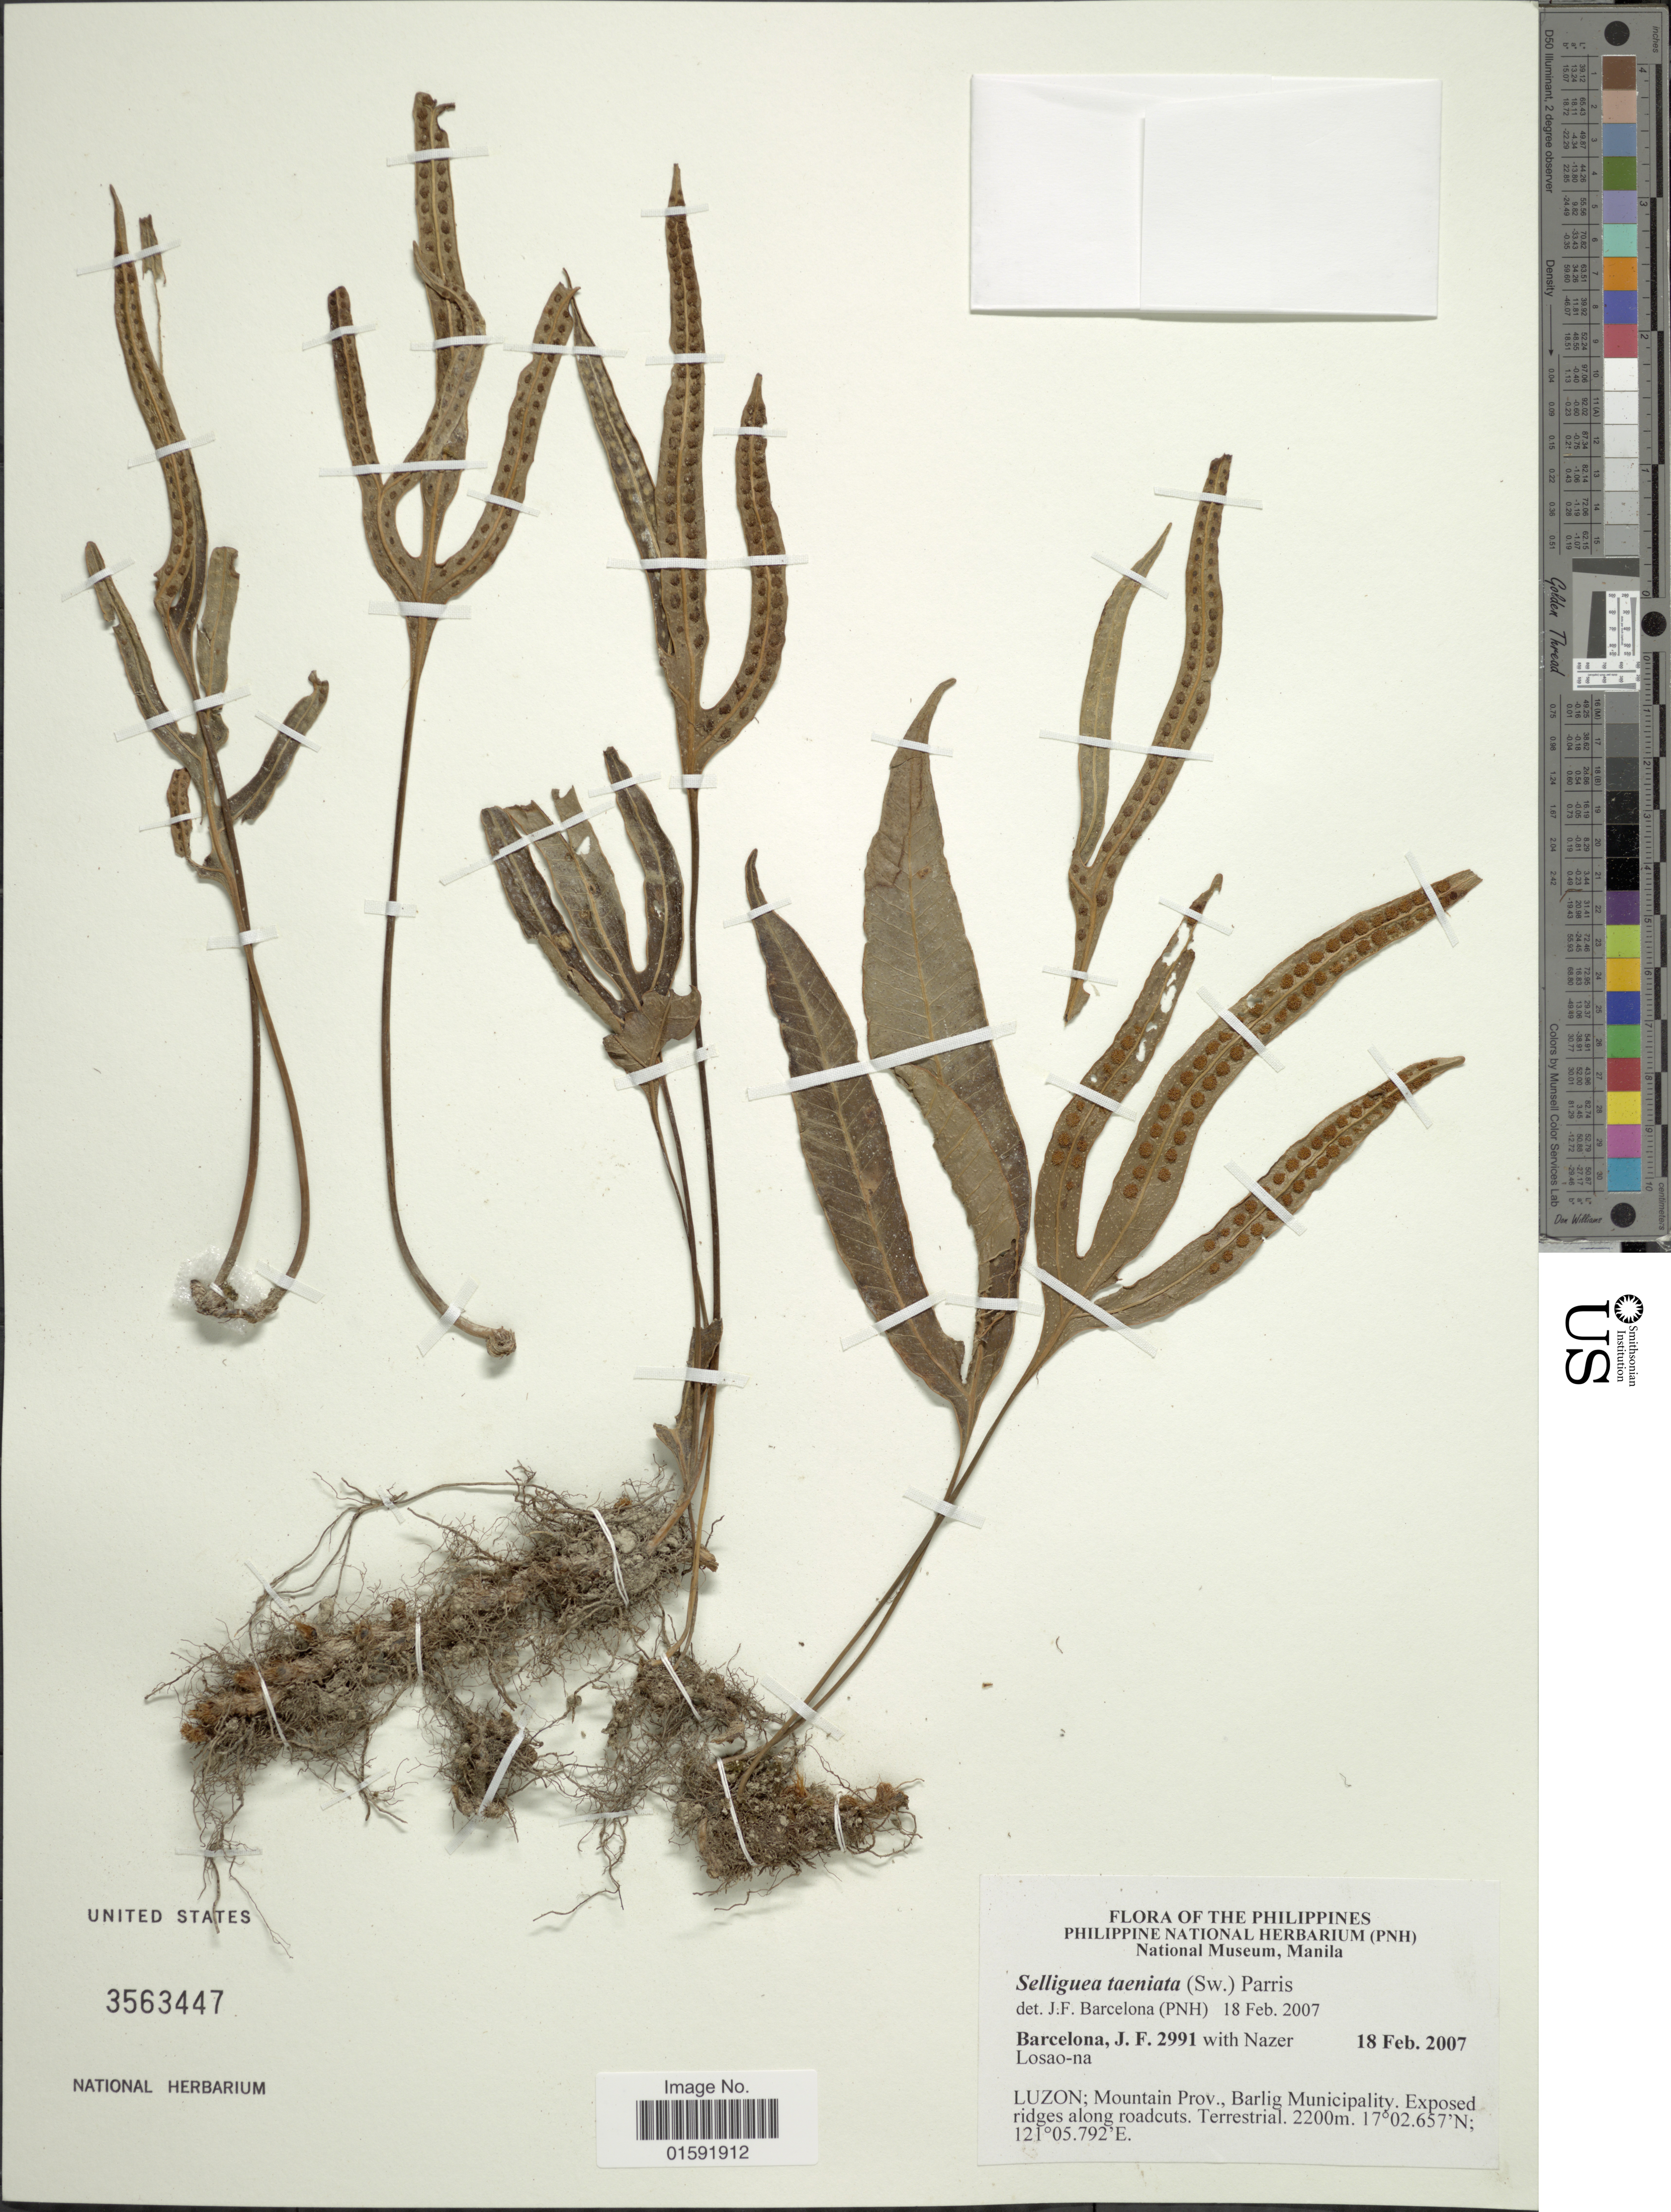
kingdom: Plantae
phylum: Tracheophyta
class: Polypodiopsida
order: Polypodiales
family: Polypodiaceae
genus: Selliguea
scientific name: Selliguea taeniata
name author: Parris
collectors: J. F. Barcelona & N. Losao-na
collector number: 2991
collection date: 2007-02-18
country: Philippines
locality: Luzon, Mountain Prov., Barlig Municipality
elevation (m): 2200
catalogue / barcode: US 3563447